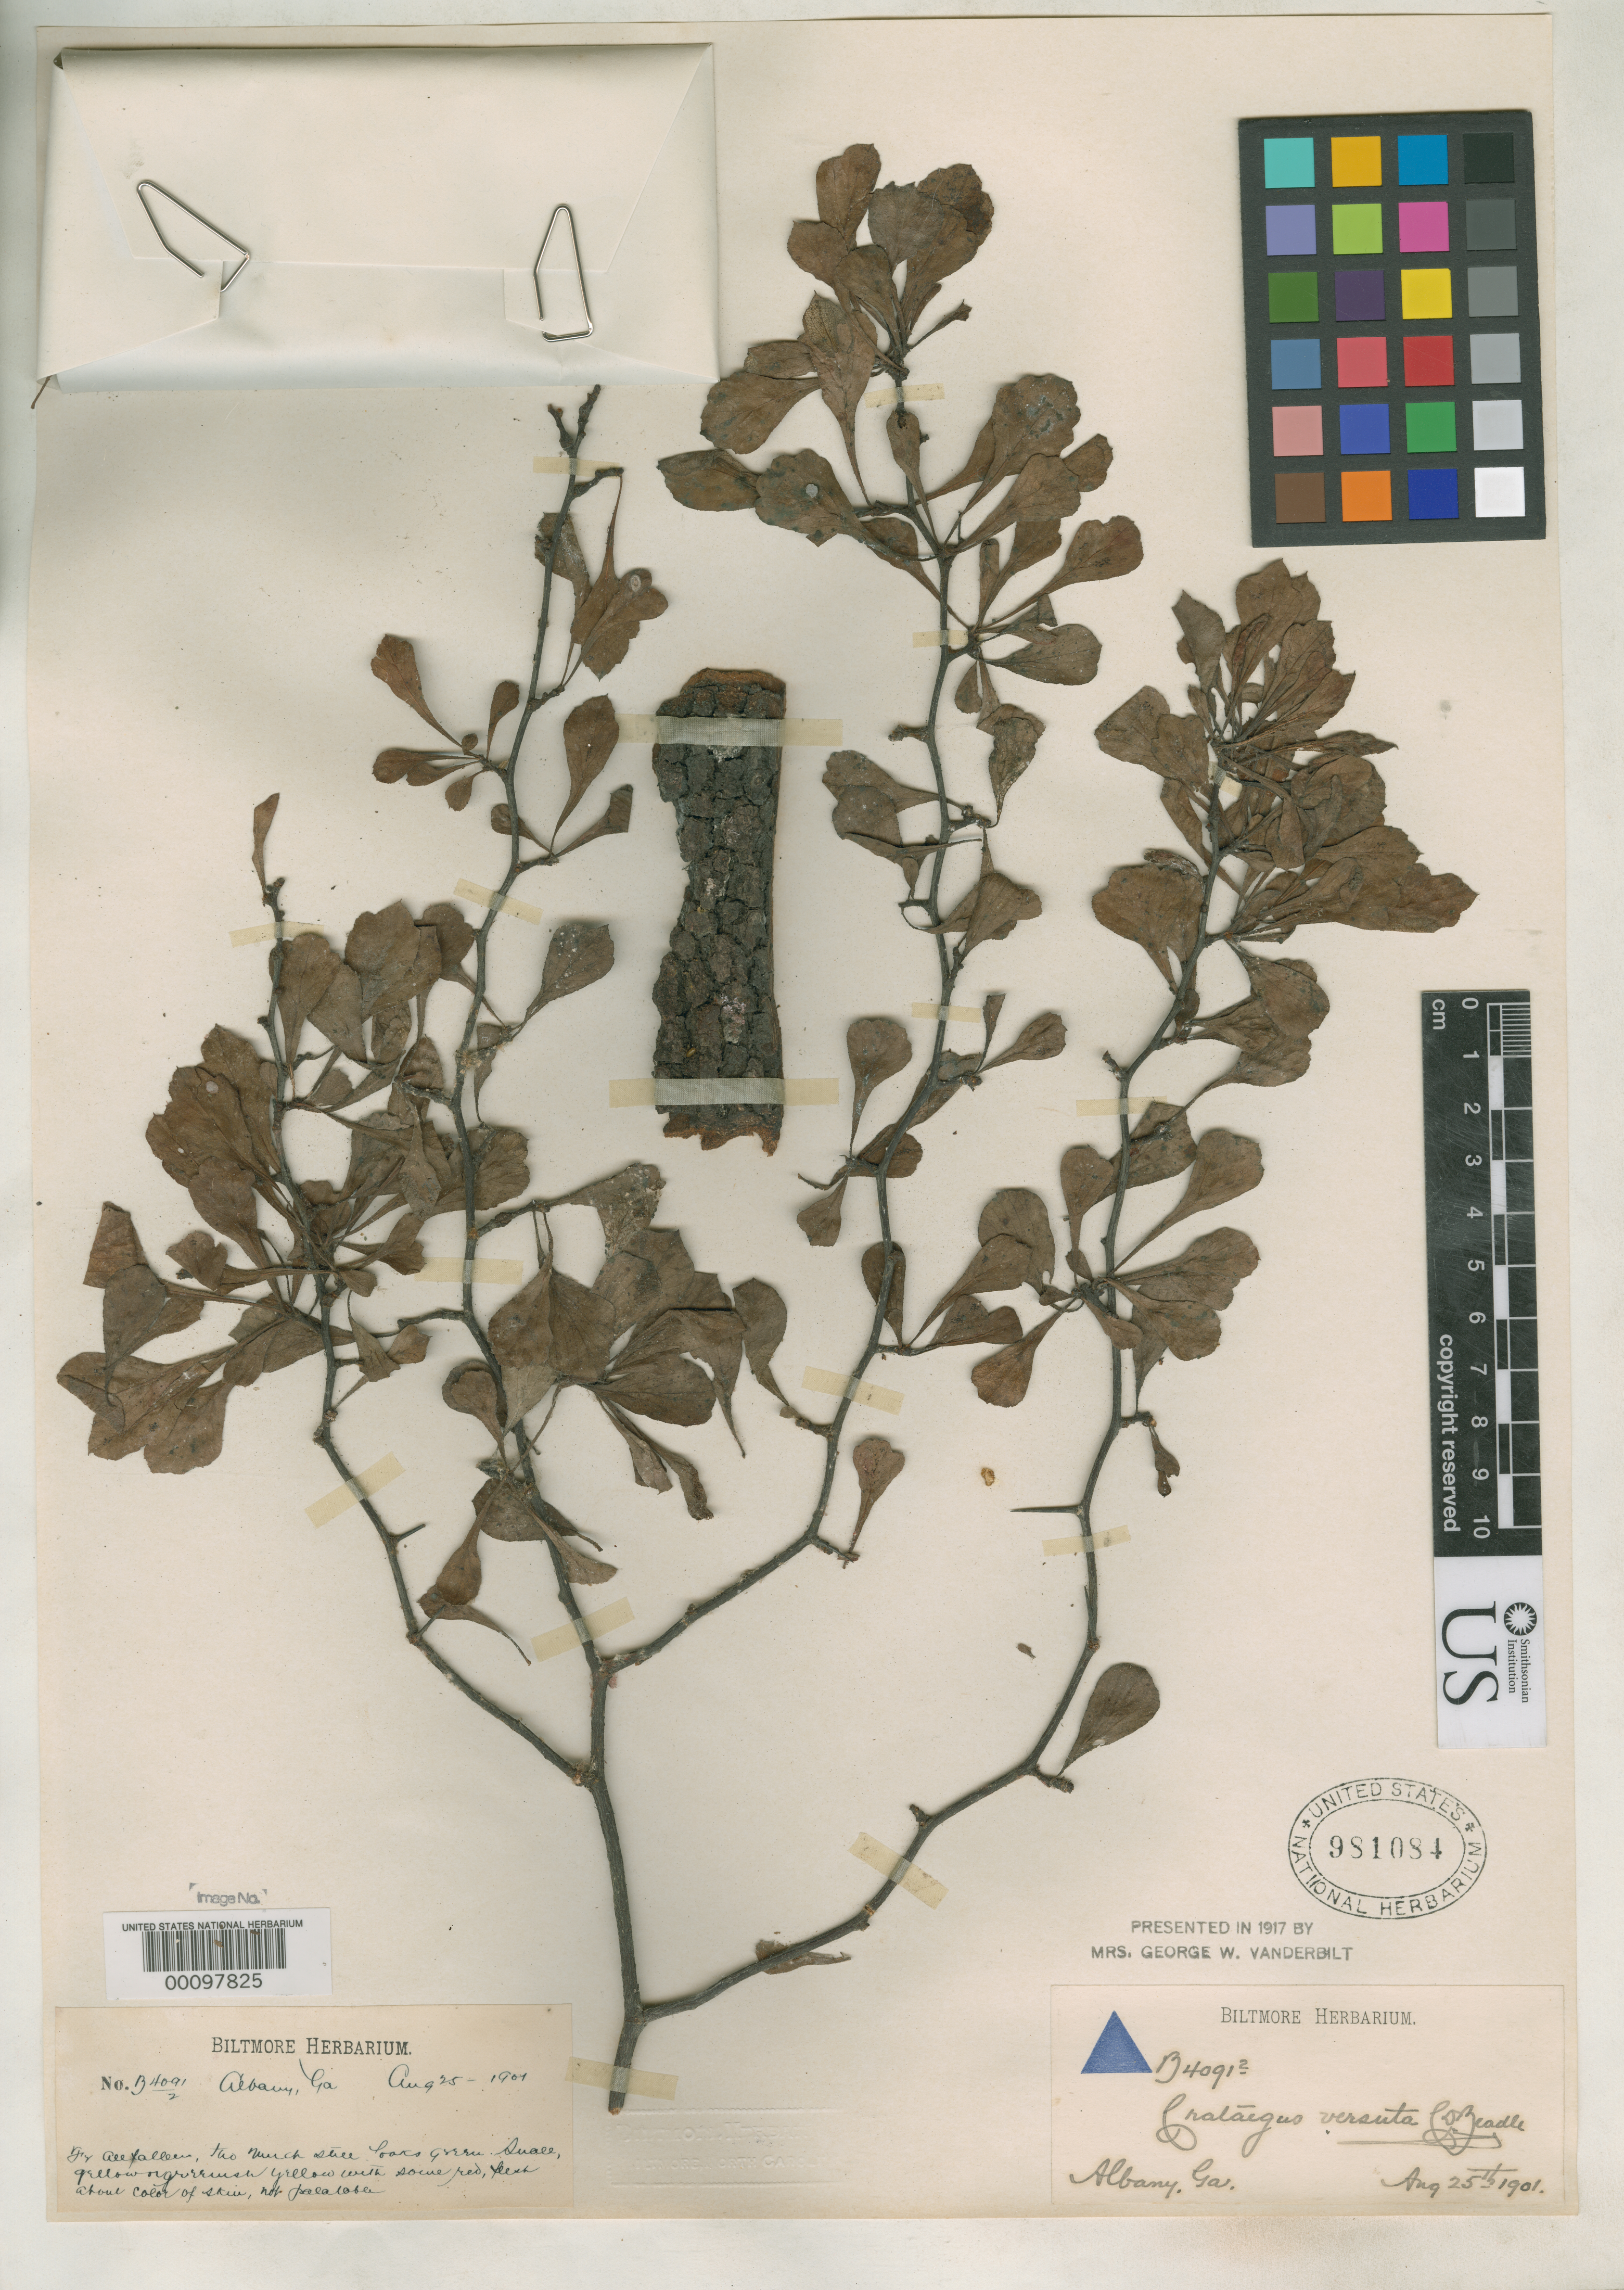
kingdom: Plantae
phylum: Tracheophyta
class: Magnoliopsida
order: Rosales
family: Rosaceae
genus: Crataegus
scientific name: Crataegus versuta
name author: Beadle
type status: Syntype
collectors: ex herb. Biltmore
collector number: B 4091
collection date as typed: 25 Aug 1901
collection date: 1901-08-25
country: United States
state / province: Georgia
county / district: Dougherty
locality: Albany.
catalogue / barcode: US 981084